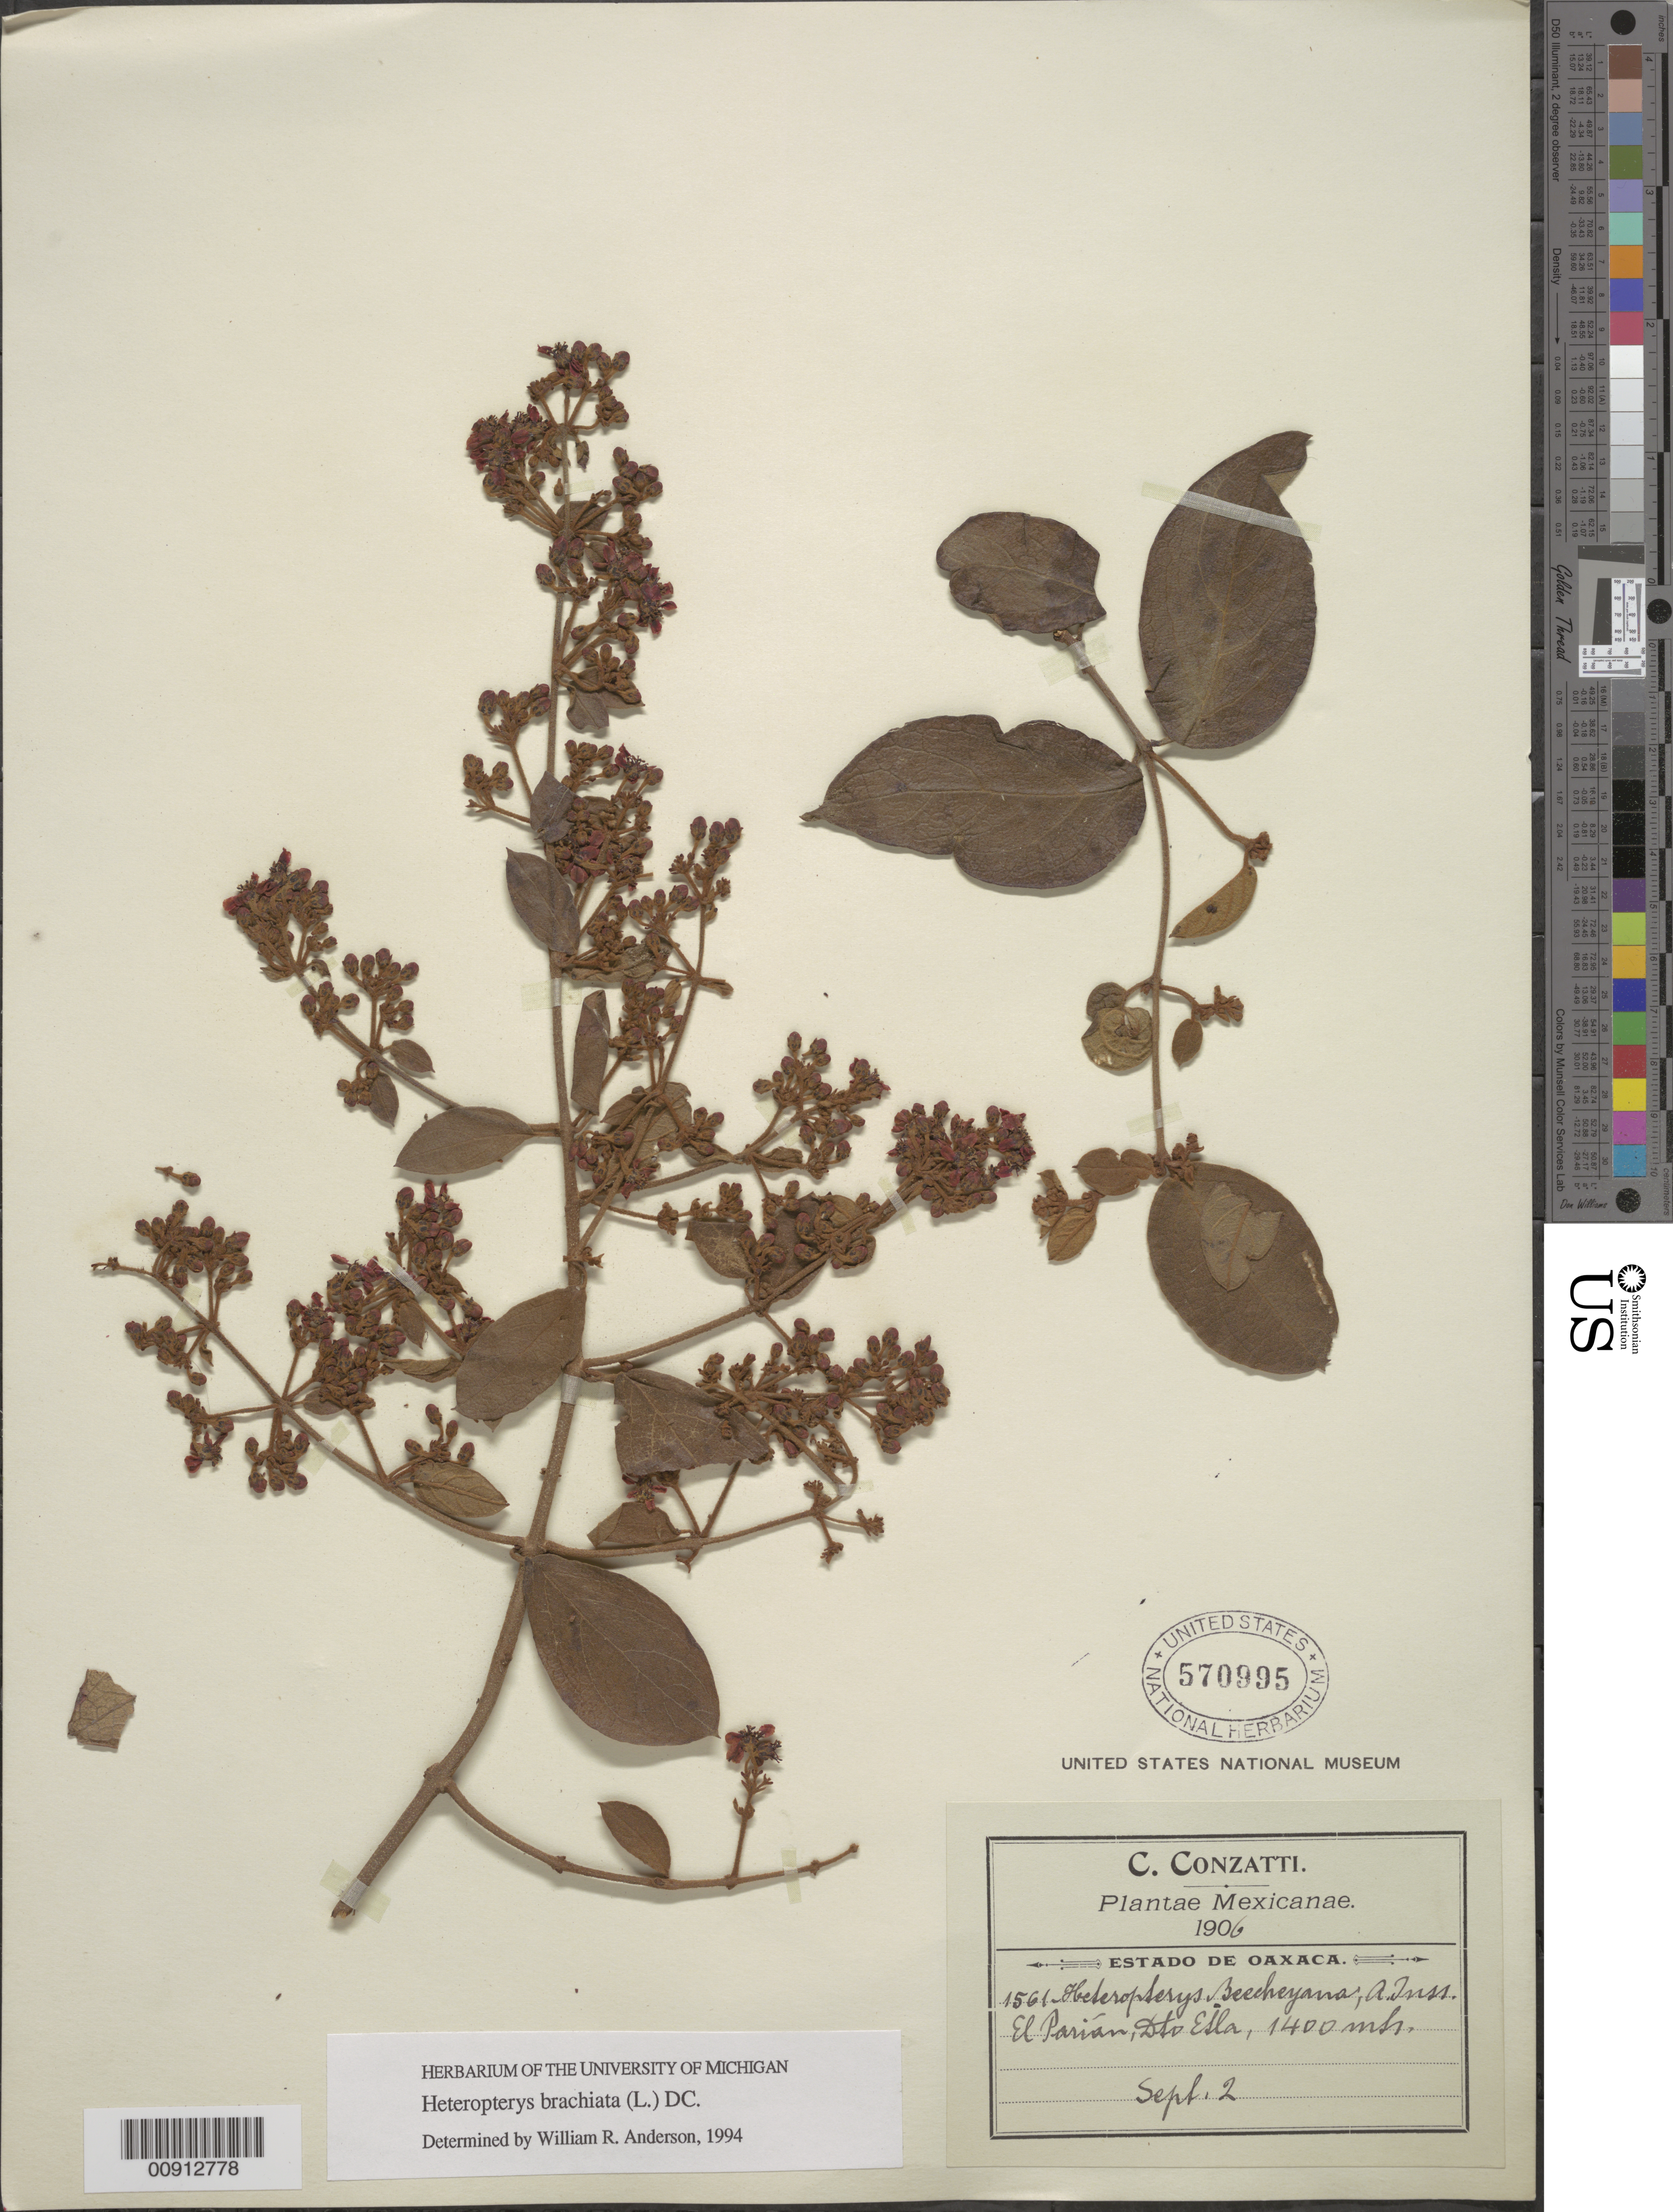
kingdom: Plantae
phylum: Tracheophyta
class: Magnoliopsida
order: Malpighiales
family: Malpighiaceae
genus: Heteropterys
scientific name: Heteropterys brachiata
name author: (L.) DC.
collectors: C. Conzatti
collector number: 1561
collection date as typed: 02 Sep 1906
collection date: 1906-09-02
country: Mexico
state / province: Oaxaca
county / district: Etla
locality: El Parián, Dto. Etla, Oaxaca.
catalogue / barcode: US 570995